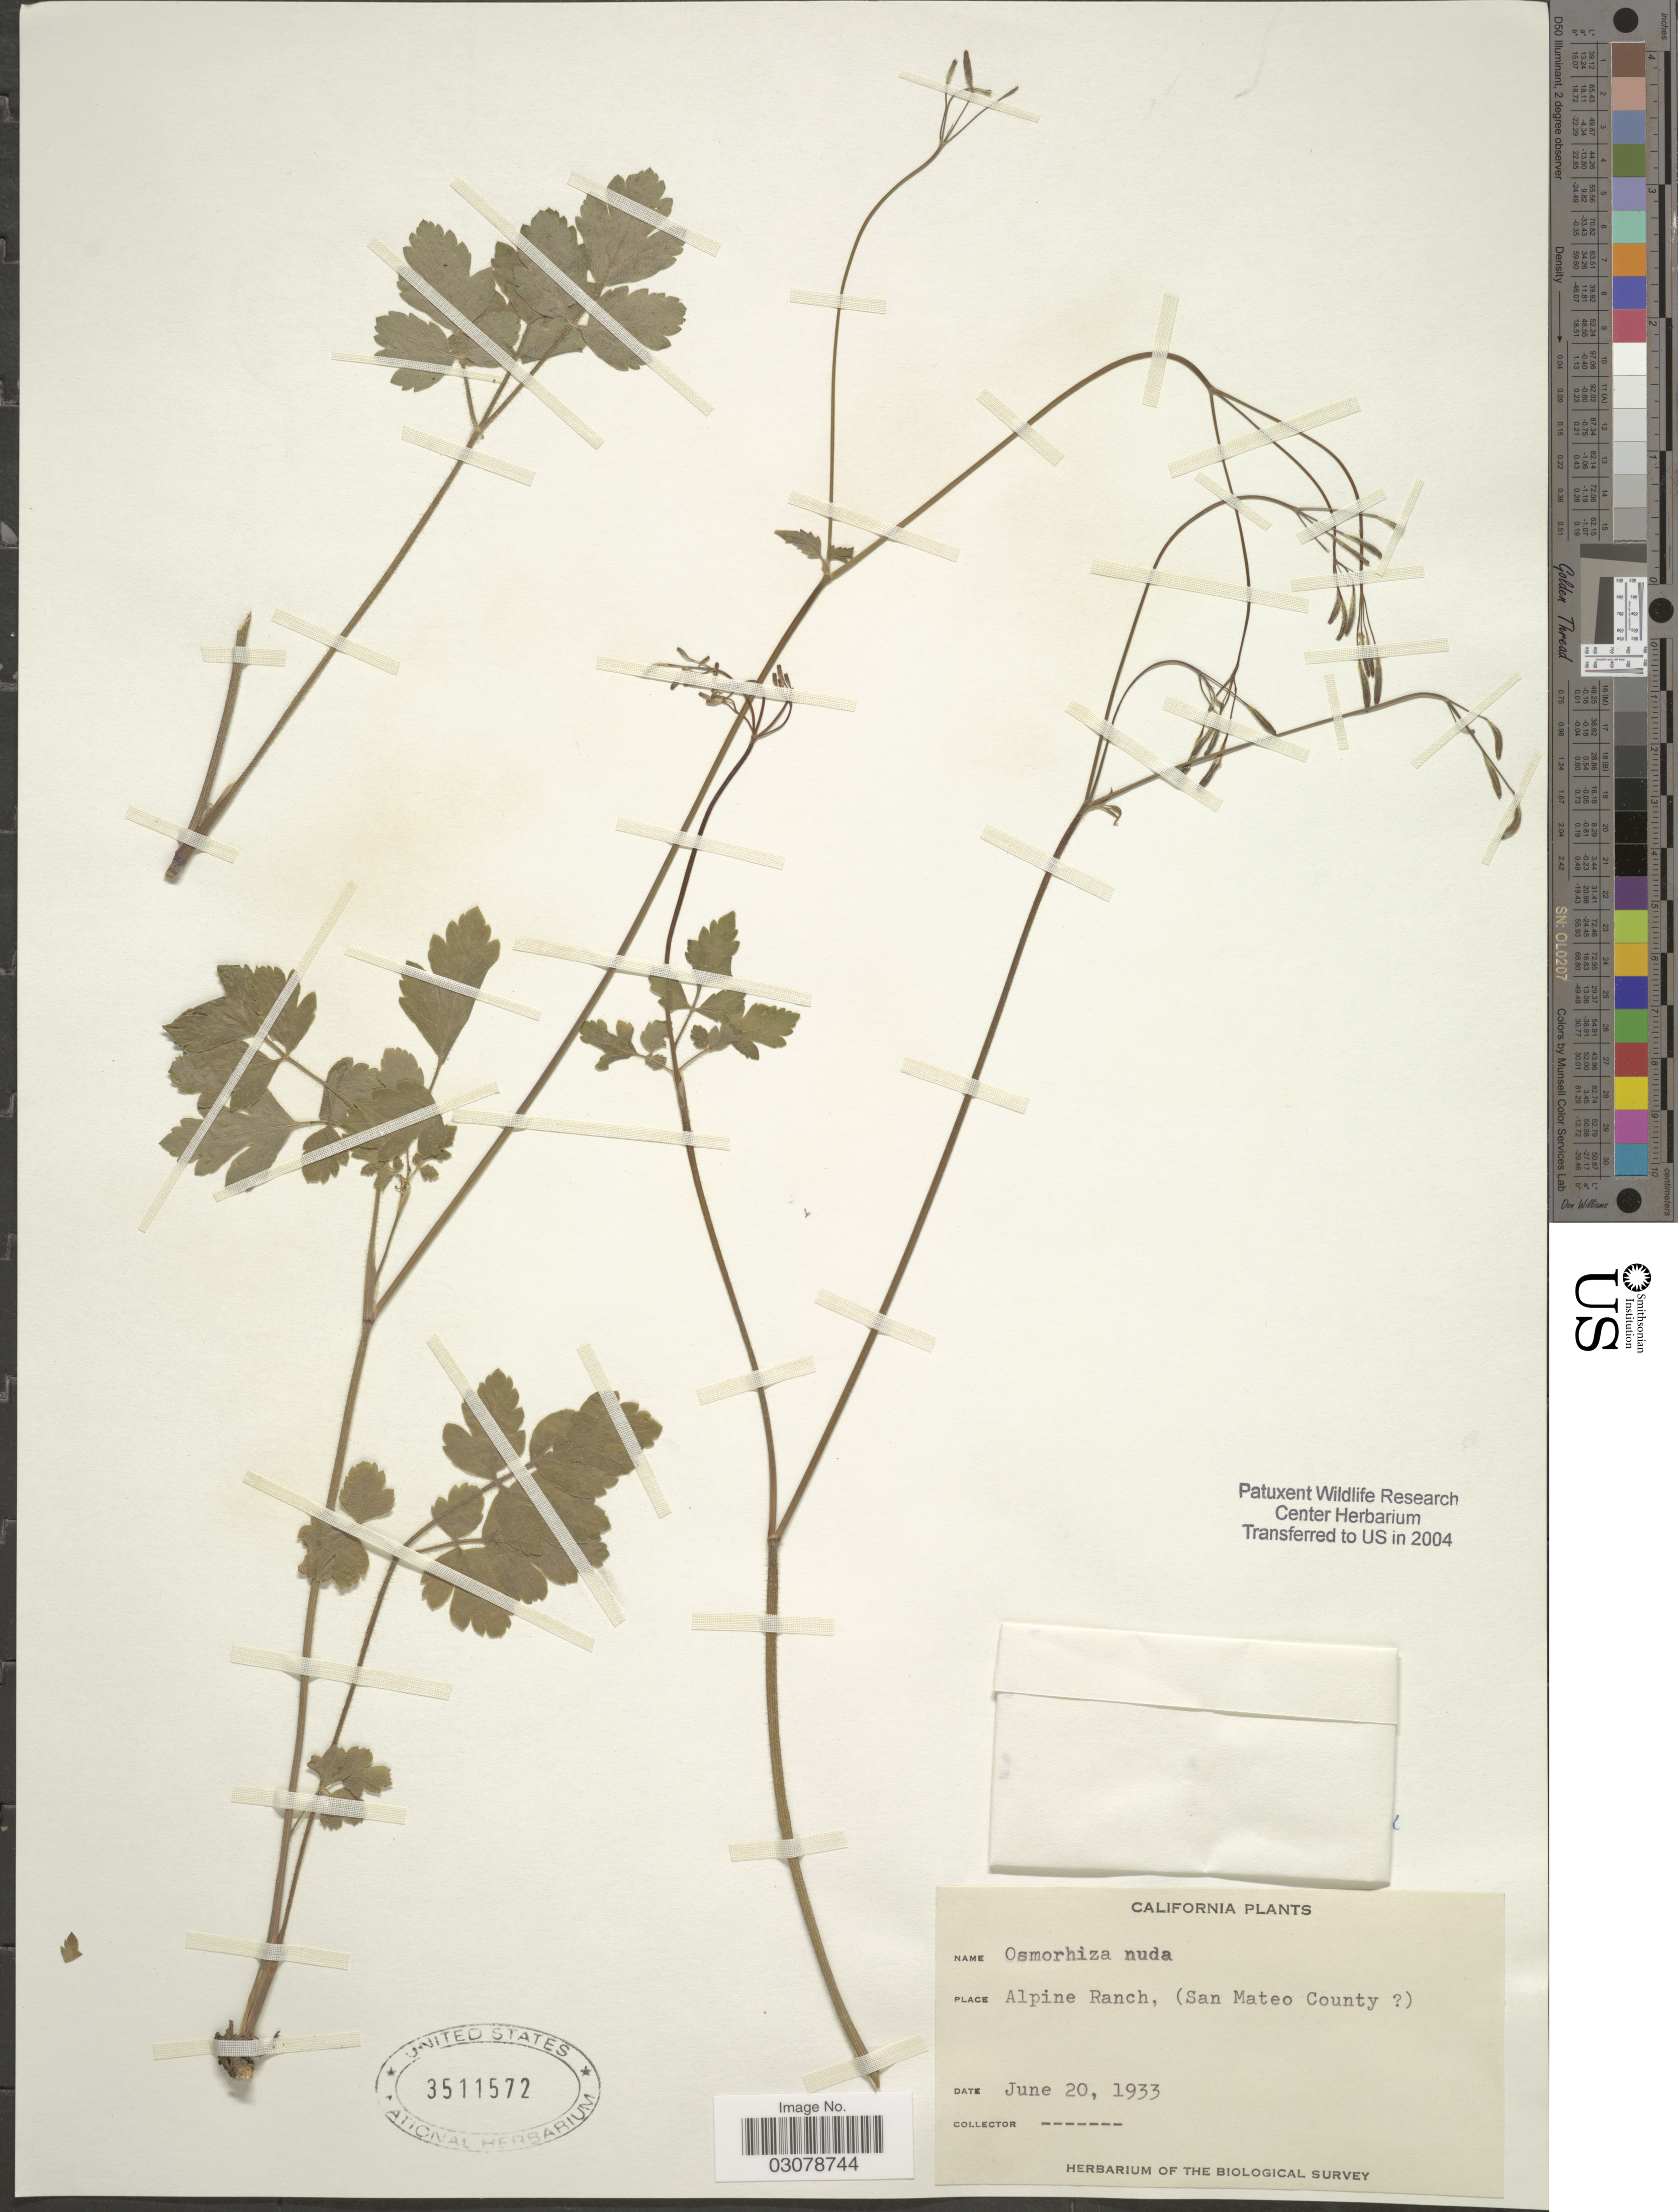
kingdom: Plantae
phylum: Tracheophyta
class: Magnoliopsida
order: Apiales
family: Apiaceae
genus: Osmorhiza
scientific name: Osmorhiza nuda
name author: Torr.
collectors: ex herb. of the Biological Survey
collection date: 1933-06-20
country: United States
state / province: California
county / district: San Mateo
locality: Alpine Ranch, (San Mateo County [unsure placement]).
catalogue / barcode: US 3511572